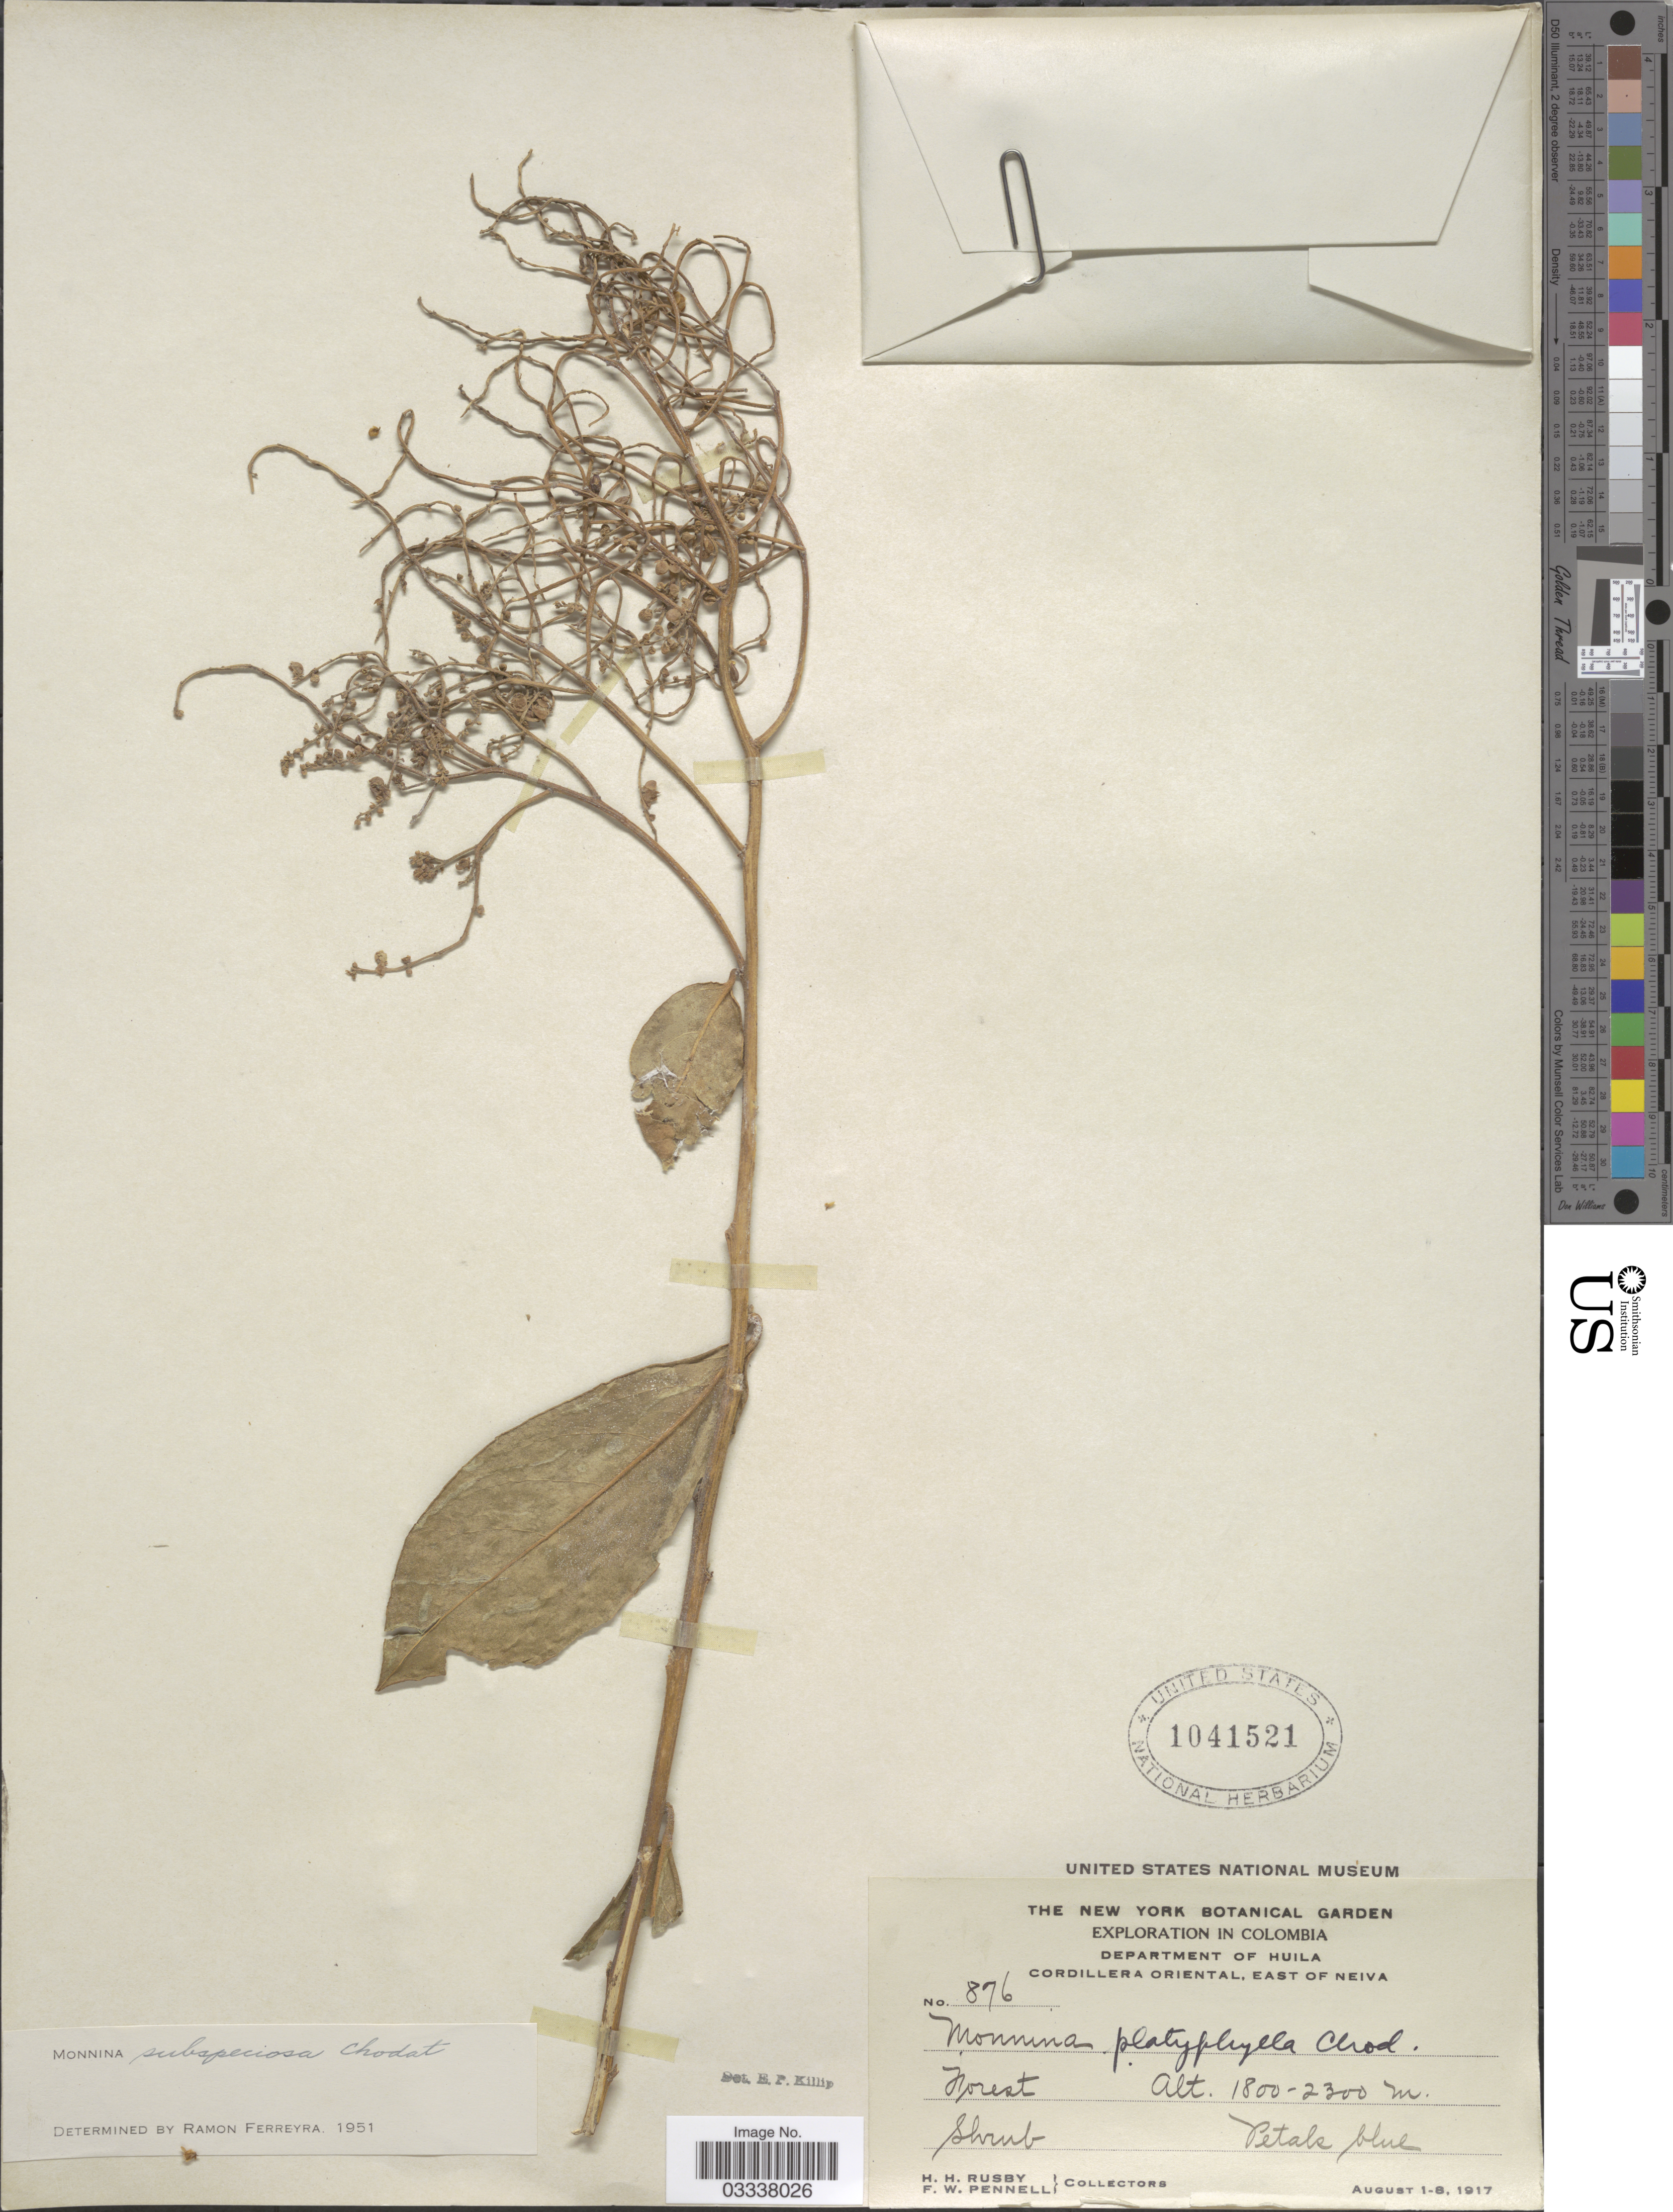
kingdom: Plantae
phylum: Tracheophyta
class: Magnoliopsida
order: Fabales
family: Polygalaceae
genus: Monnina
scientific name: Monnina subspeciosa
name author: Chodat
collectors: H. H. Rusby & F. W. Pennell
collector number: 876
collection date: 1917-08-01/1917-08-08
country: Colombia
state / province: Huila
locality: Department of Huila, Cordillera Oriental, East of Neiva.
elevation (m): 1800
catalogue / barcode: US 1041521